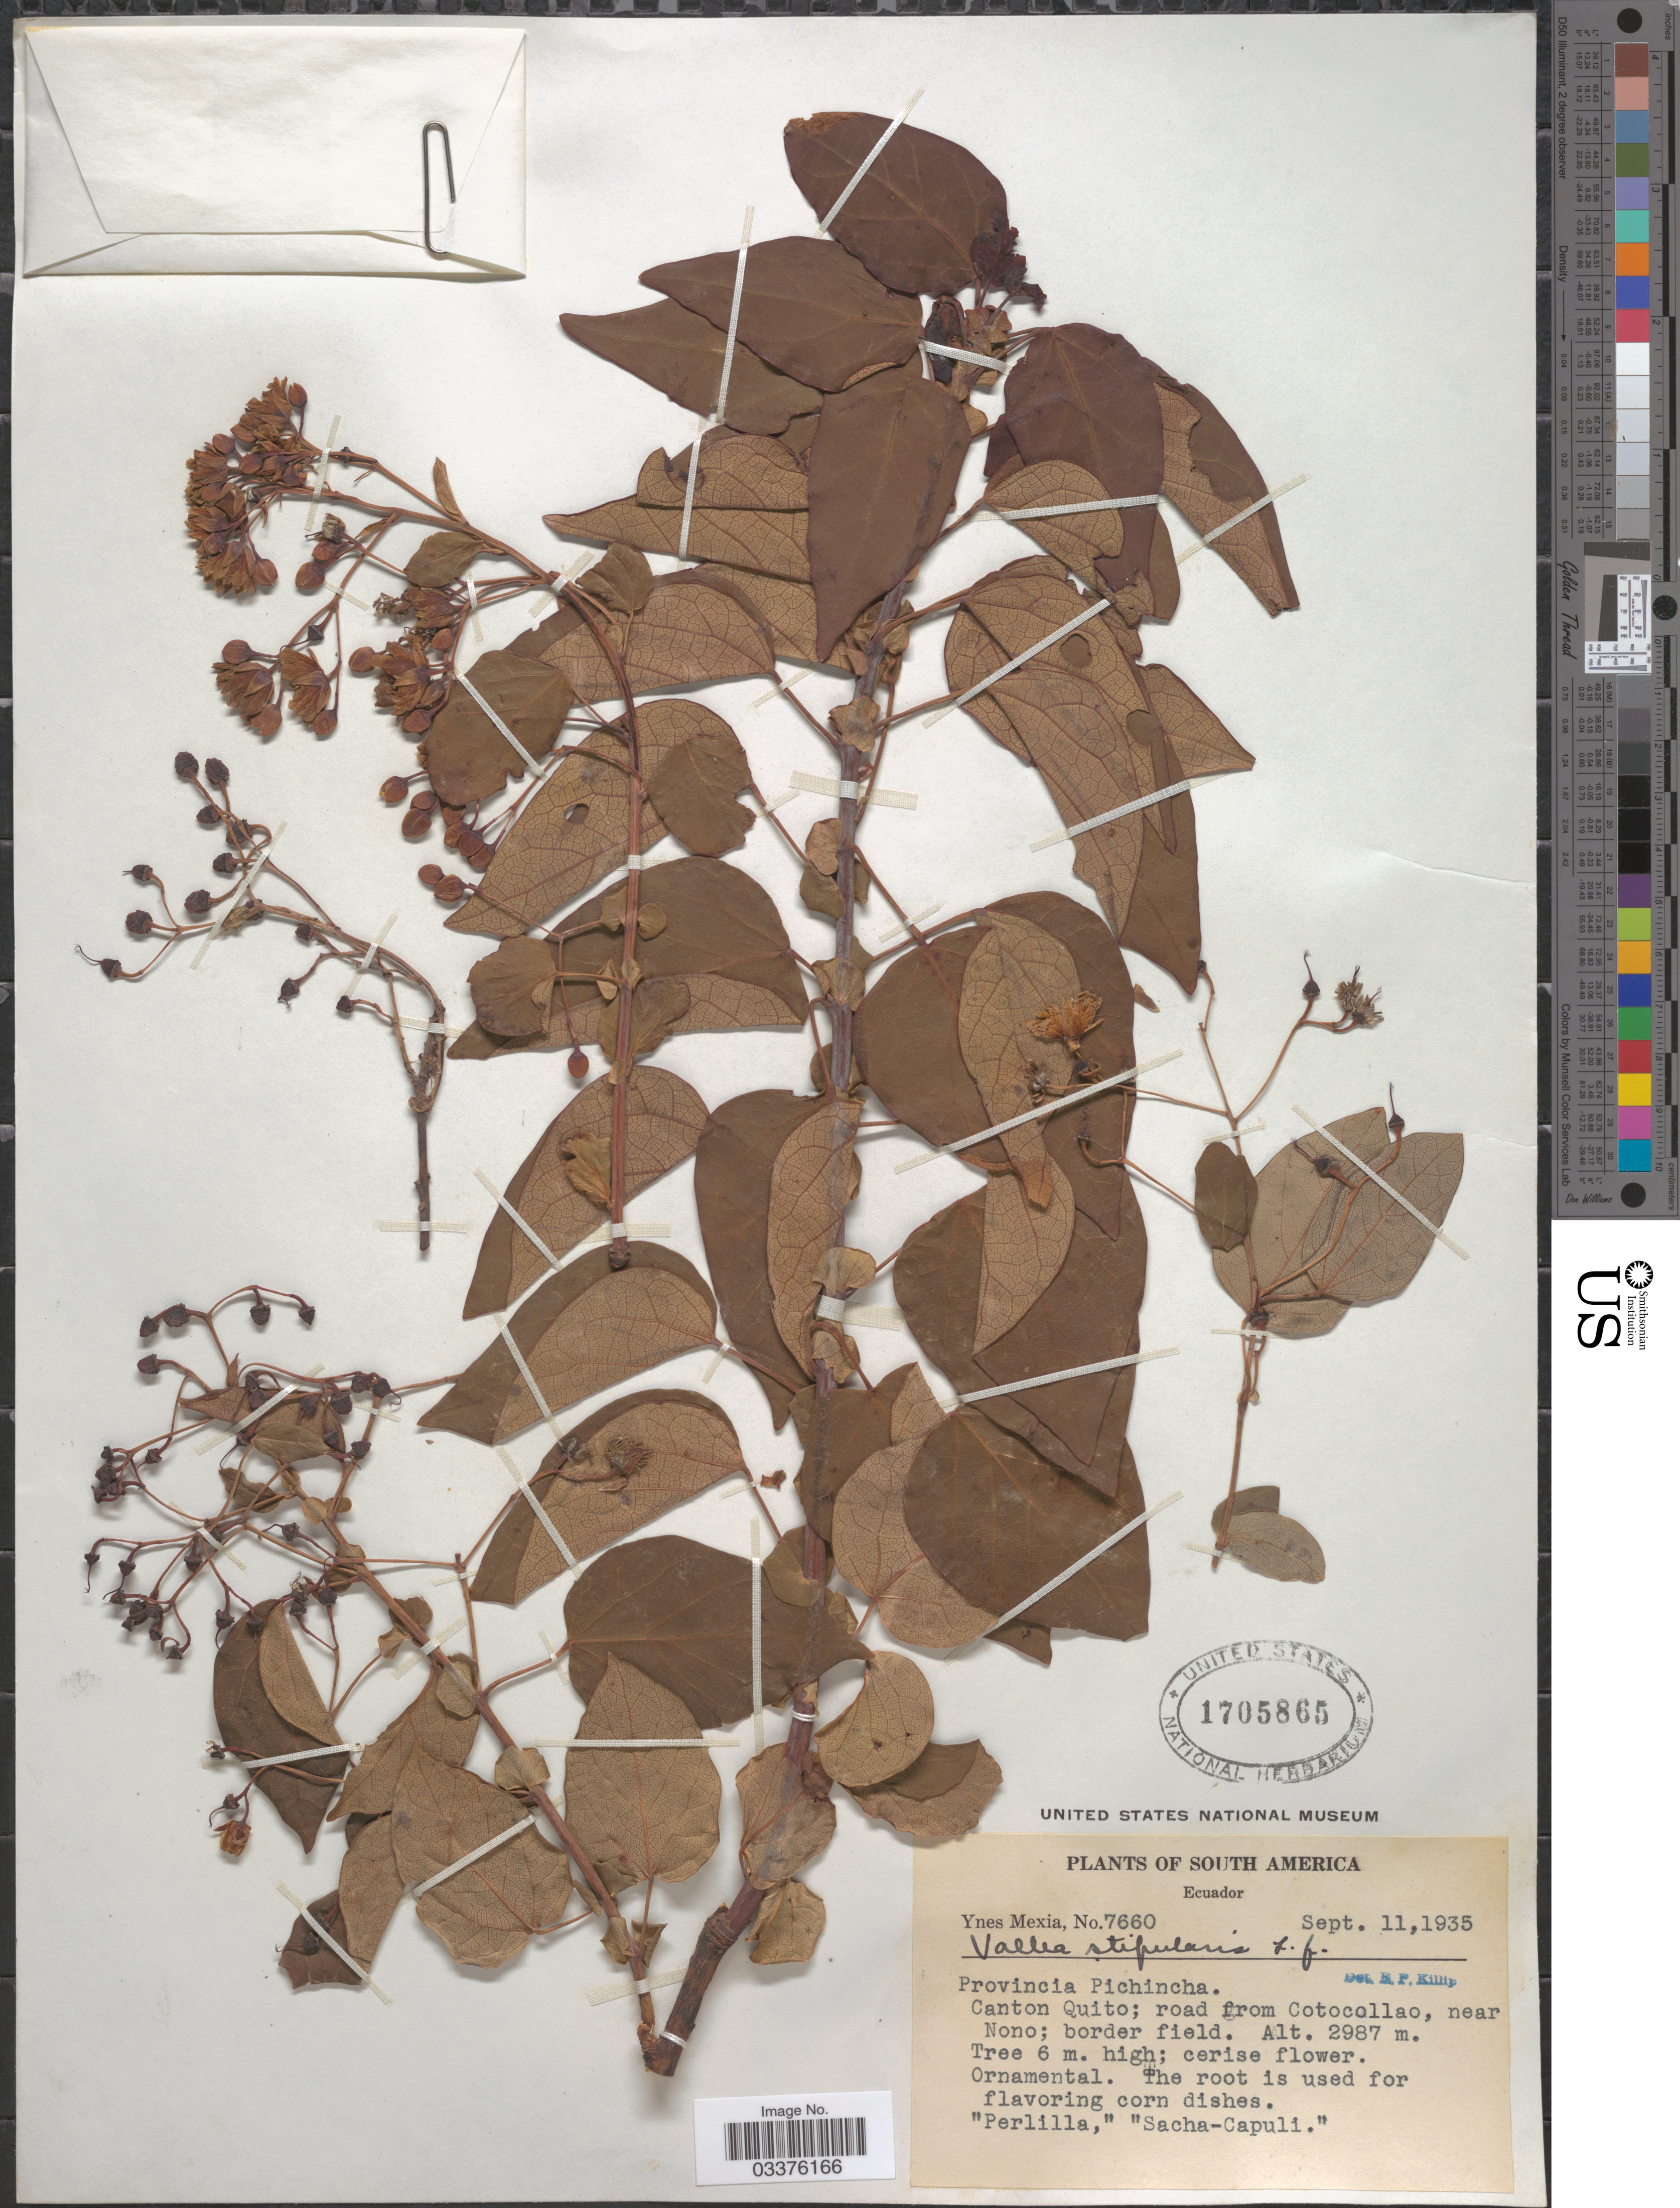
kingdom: Plantae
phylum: Tracheophyta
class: Magnoliopsida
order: Oxalidales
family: Elaeocarpaceae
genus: Vallea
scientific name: Vallea pubescens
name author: Kunth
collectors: Y. Mexia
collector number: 7660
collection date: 1935-09-11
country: Ecuador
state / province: Pichincha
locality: Canton Quito; road from Cotocollao, near Nono; border field.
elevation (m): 2987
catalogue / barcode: US 1705865